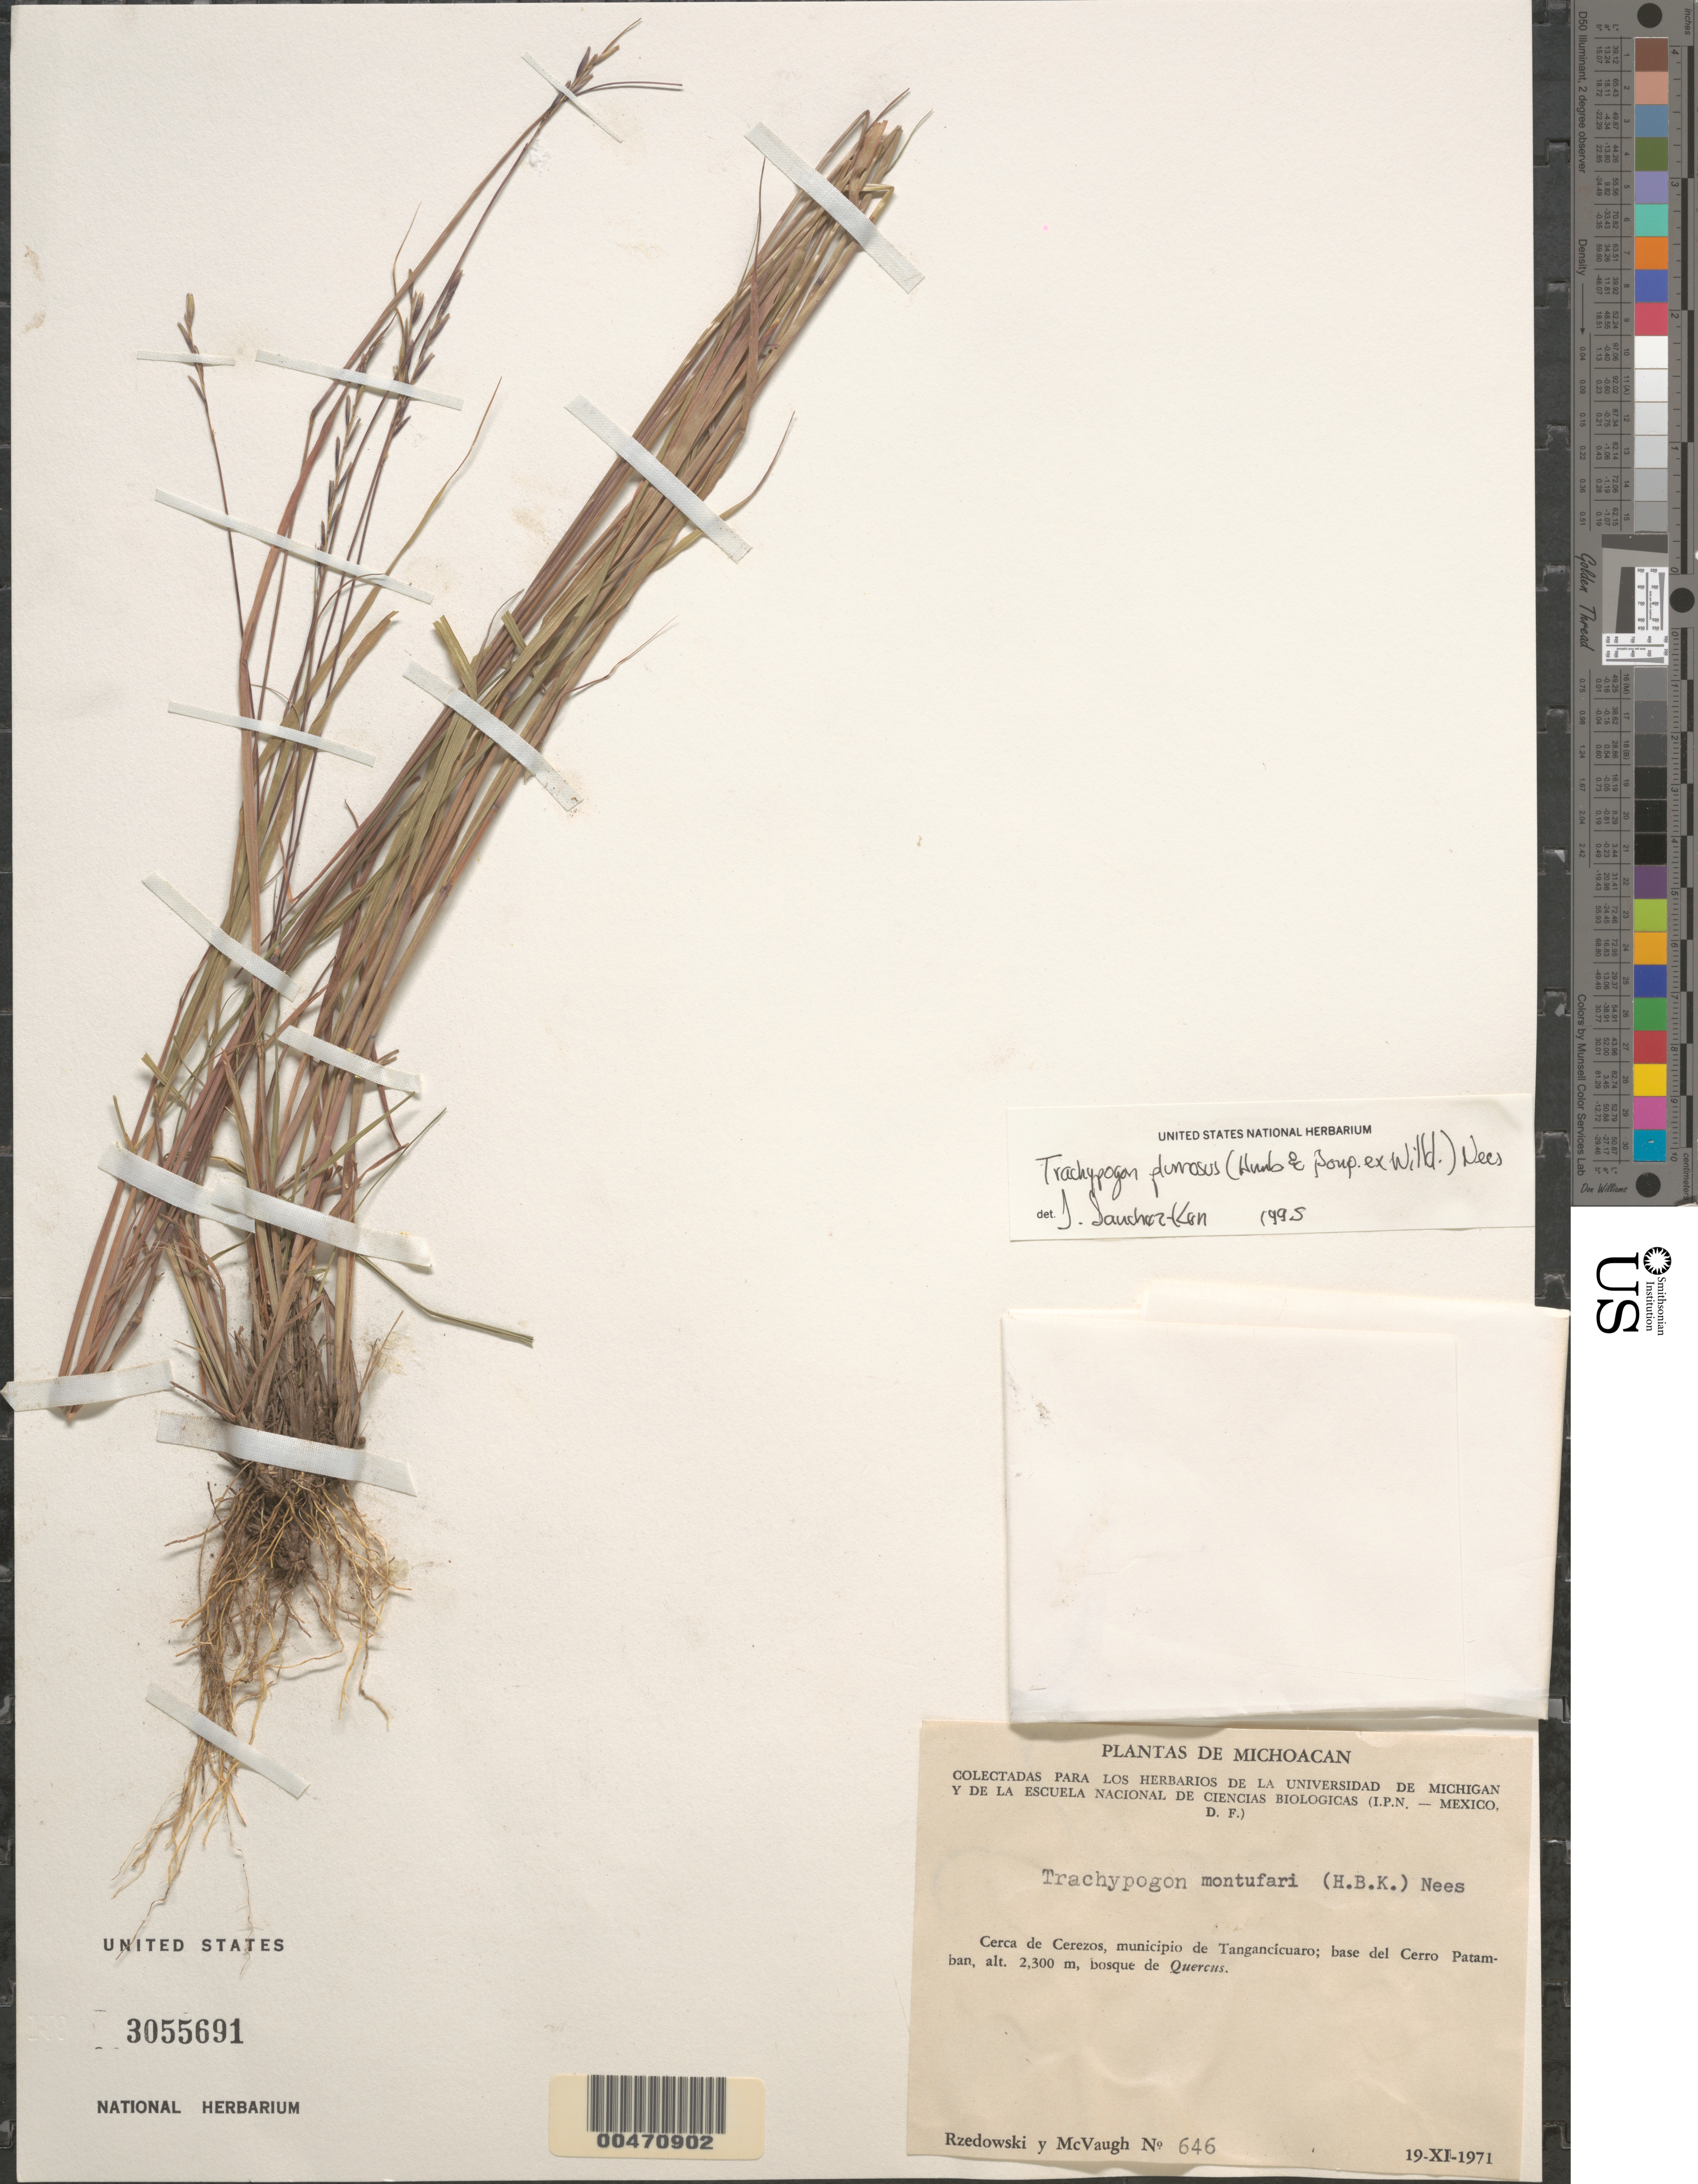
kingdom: Plantae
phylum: Tracheophyta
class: Liliopsida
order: Poales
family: Poaceae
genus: Trachypogon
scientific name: Trachypogon plumosus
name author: (Humb. & Bonpl.) Nees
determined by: Sánchez-Ken, J. G.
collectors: J. Rzedowski & R. McVaugh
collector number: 646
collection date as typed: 19 Nov 1971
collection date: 1971-11-19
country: Mexico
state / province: Michoacán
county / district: Tangancícuaro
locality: Cerca de Cerezos, base of Cerro Patamban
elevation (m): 2300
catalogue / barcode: US 3055691